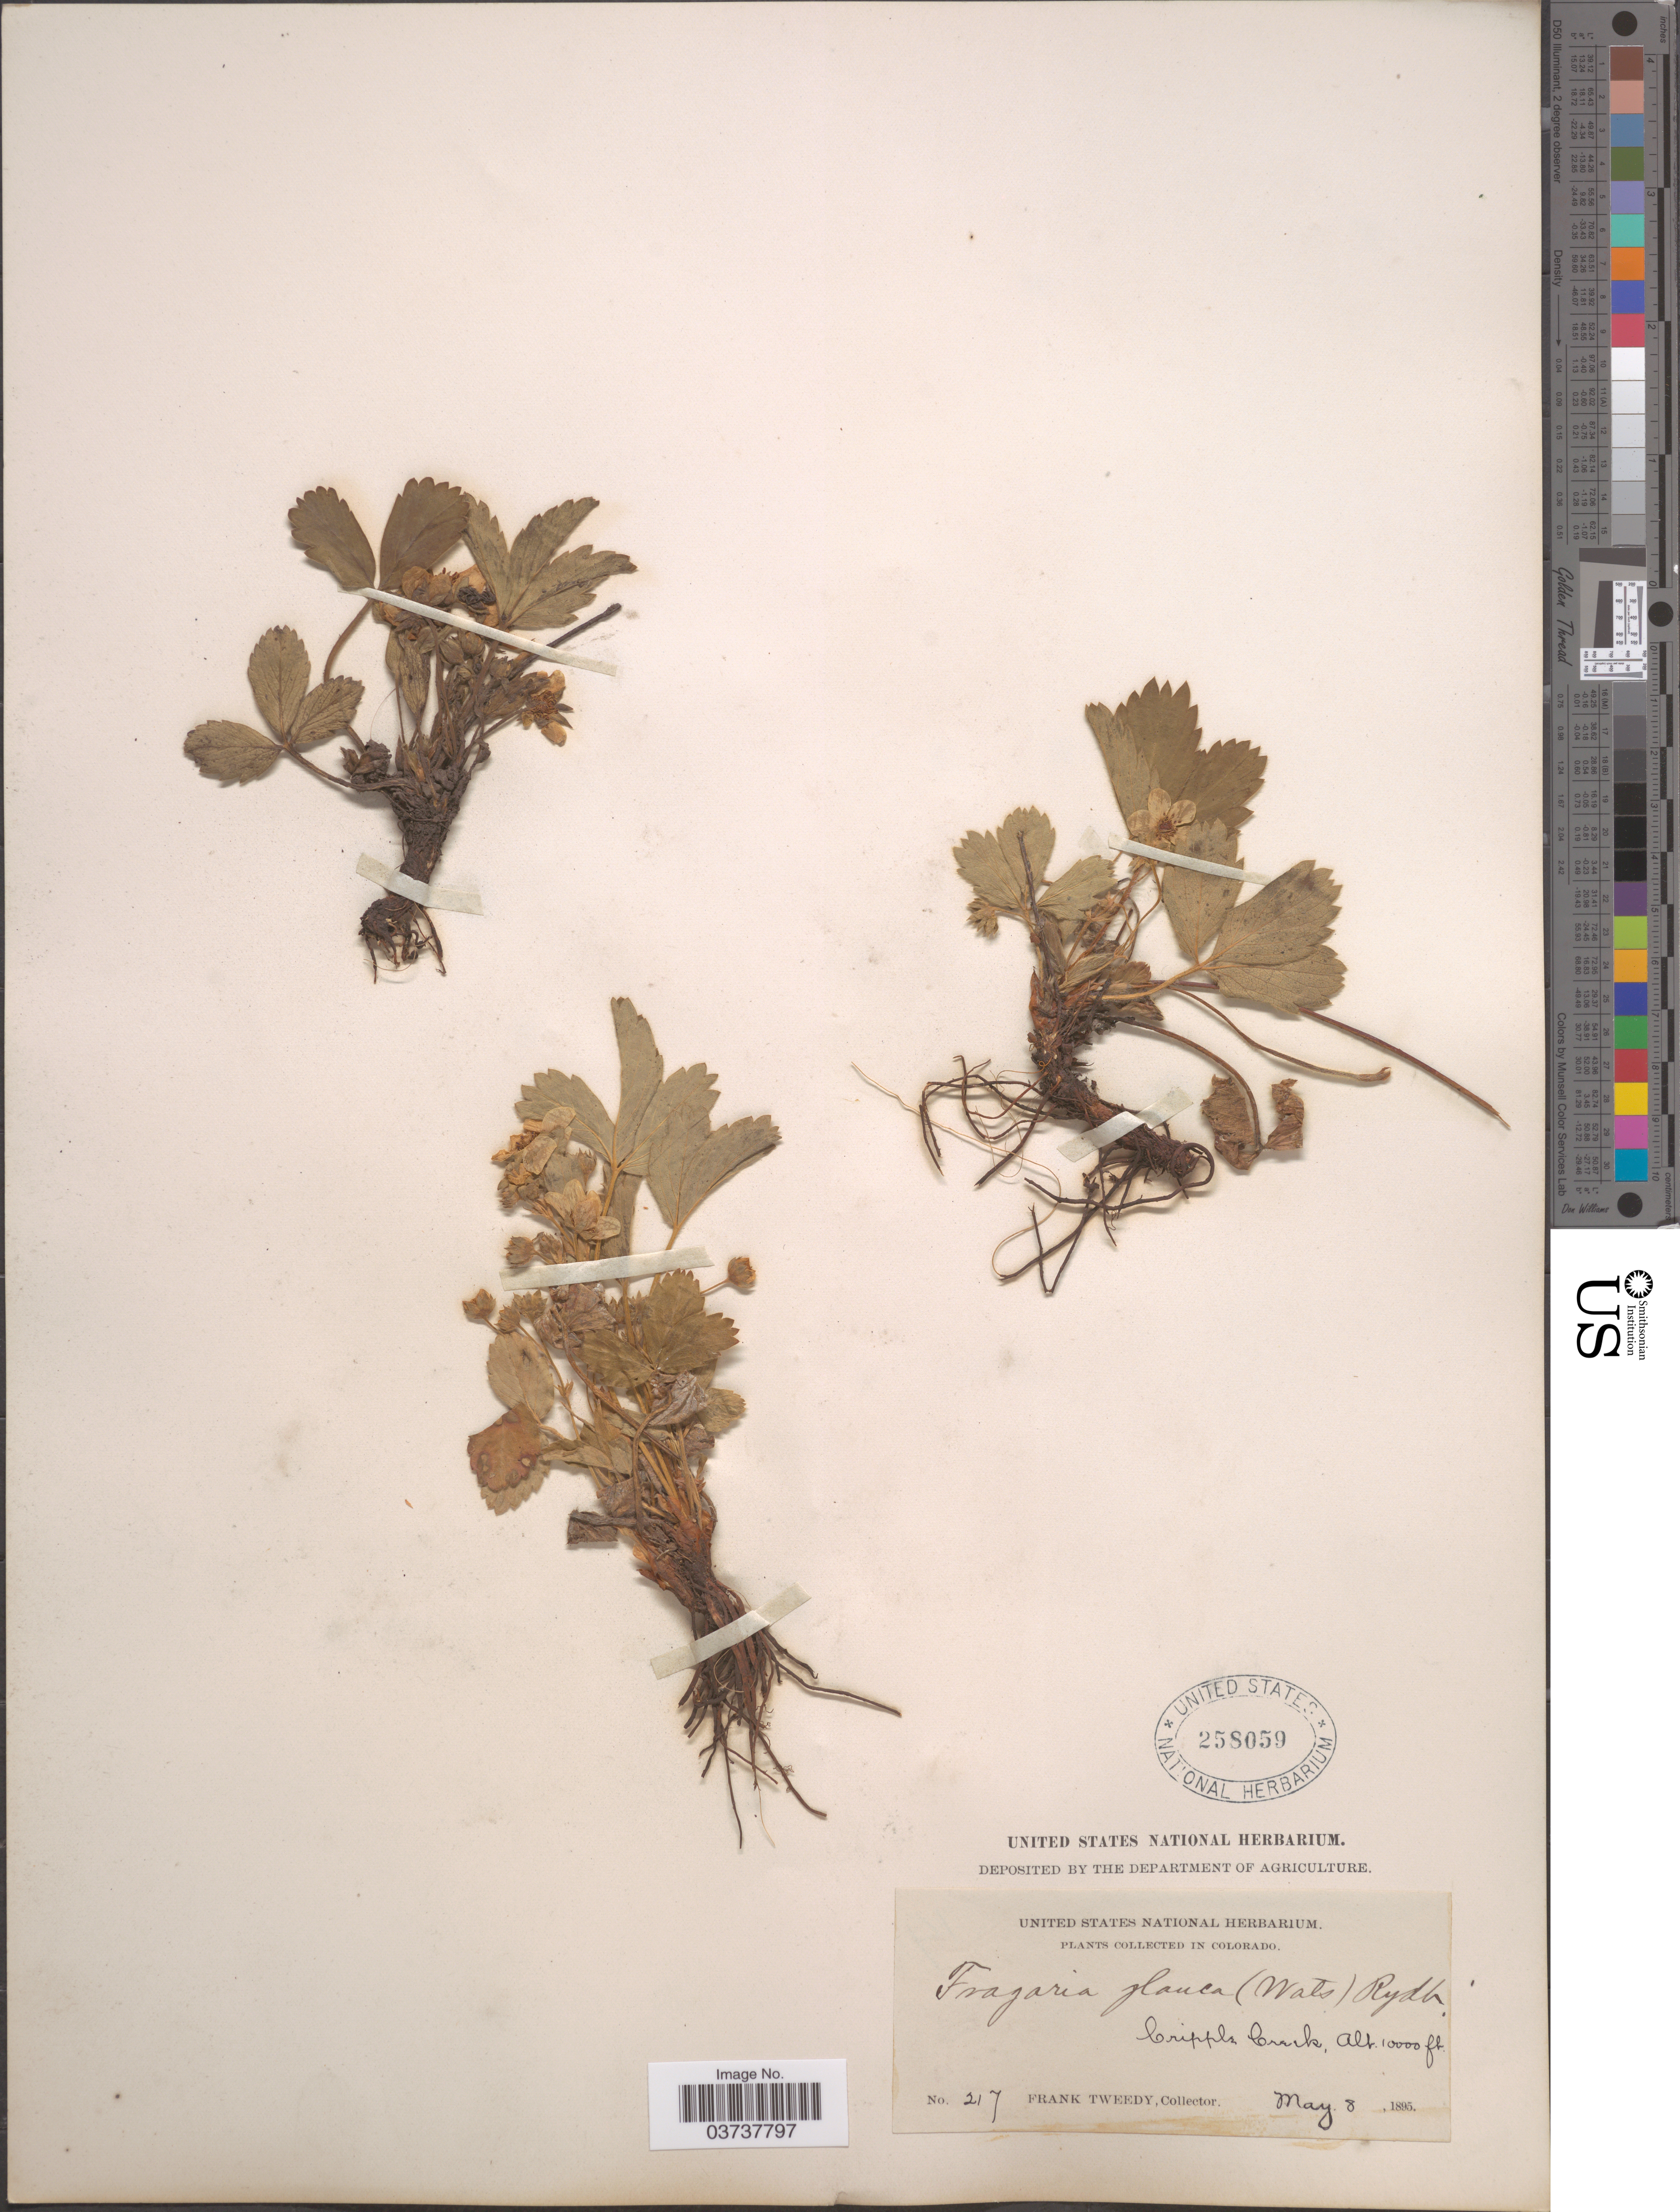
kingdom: Plantae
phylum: Tracheophyta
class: Magnoliopsida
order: Rosales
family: Rosaceae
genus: Fragaria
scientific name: Fragaria virginiana subsp. glauca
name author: (S. Watson) Staudt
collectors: F. Tweedy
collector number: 217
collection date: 1895-05-08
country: United States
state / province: Colorado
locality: Cripple Creek.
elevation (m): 3048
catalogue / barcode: US 258059